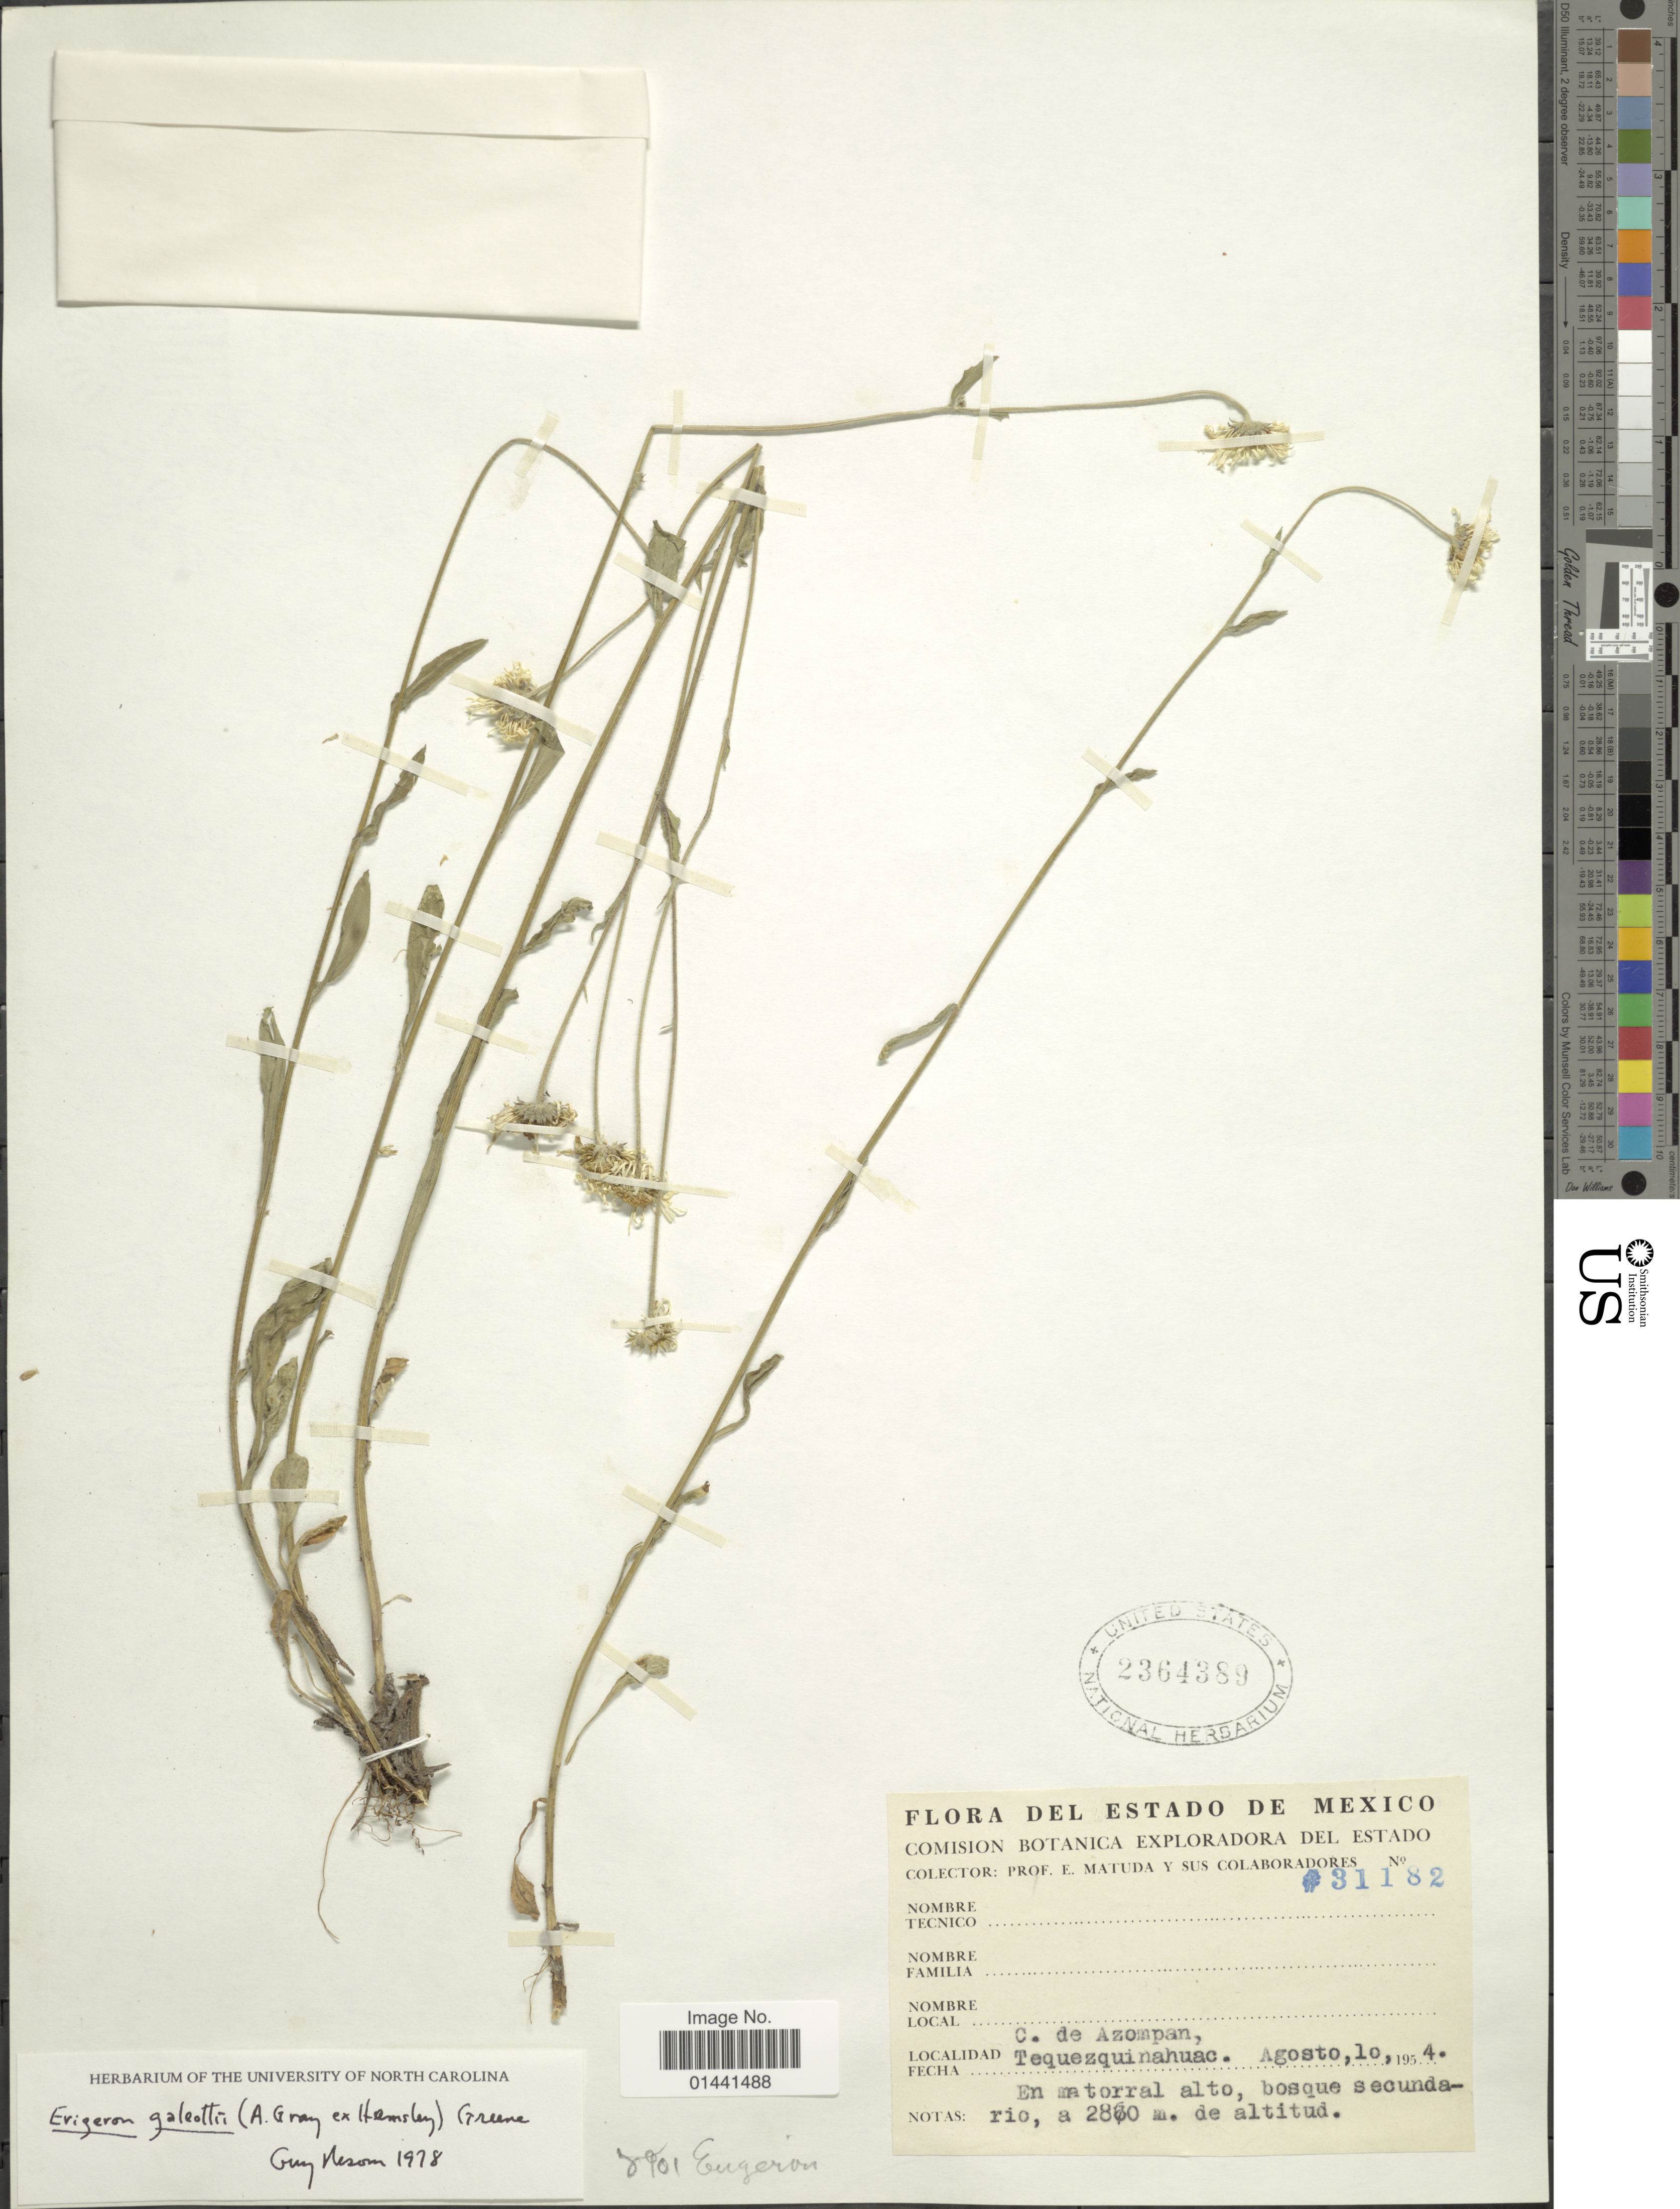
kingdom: Plantae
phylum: Tracheophyta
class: Magnoliopsida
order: Asterales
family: Asteraceae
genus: Erigeron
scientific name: Erigeron galeottii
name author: (A. Gray ex Hemsl.) Greene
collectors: E. Matuda & et al.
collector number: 31182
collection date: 1954-08-10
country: Mexico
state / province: México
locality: Co. de Azompan, Tequezquinahuac, en matorral alto, bosque secundario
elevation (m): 2870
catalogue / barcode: US 2364389